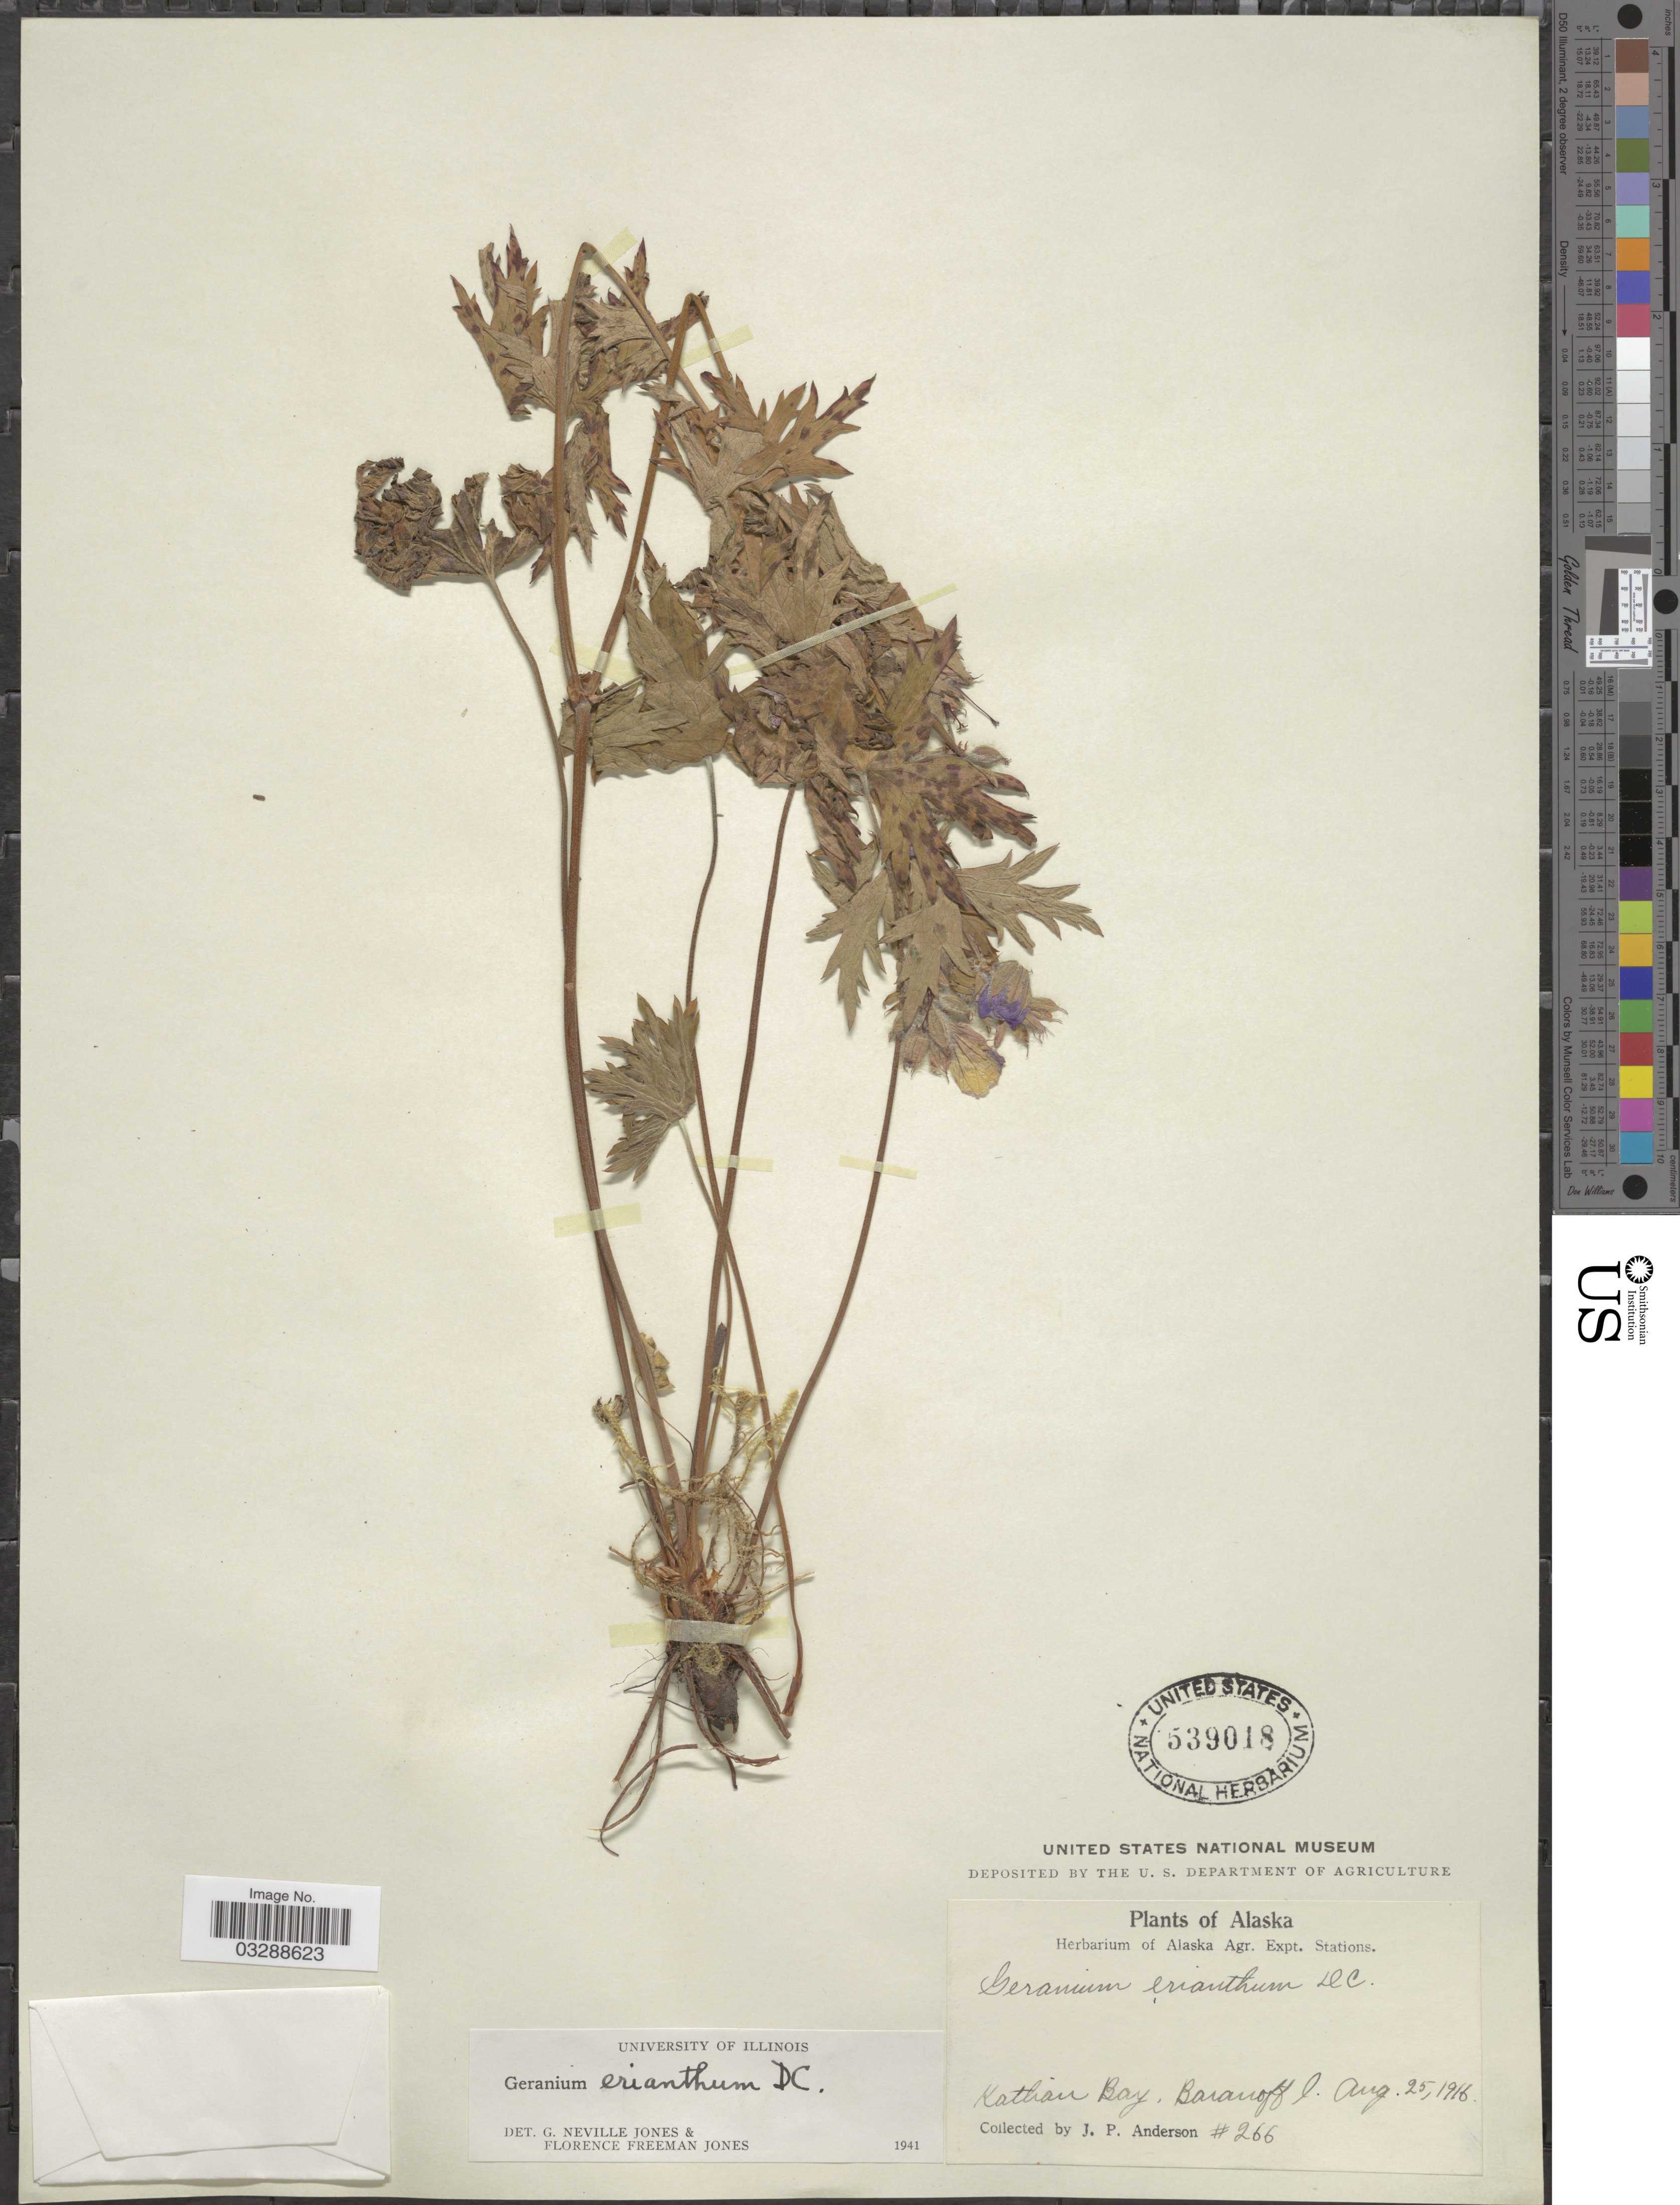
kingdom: Plantae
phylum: Tracheophyta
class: Magnoliopsida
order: Geraniales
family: Geraniaceae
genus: Geranium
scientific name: Geranium erianthum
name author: DC.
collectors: J. P. Anderson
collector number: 266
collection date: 1916-08-25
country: United States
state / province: Alaska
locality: Kathan Bay, Baranoff I.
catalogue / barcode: US 539018